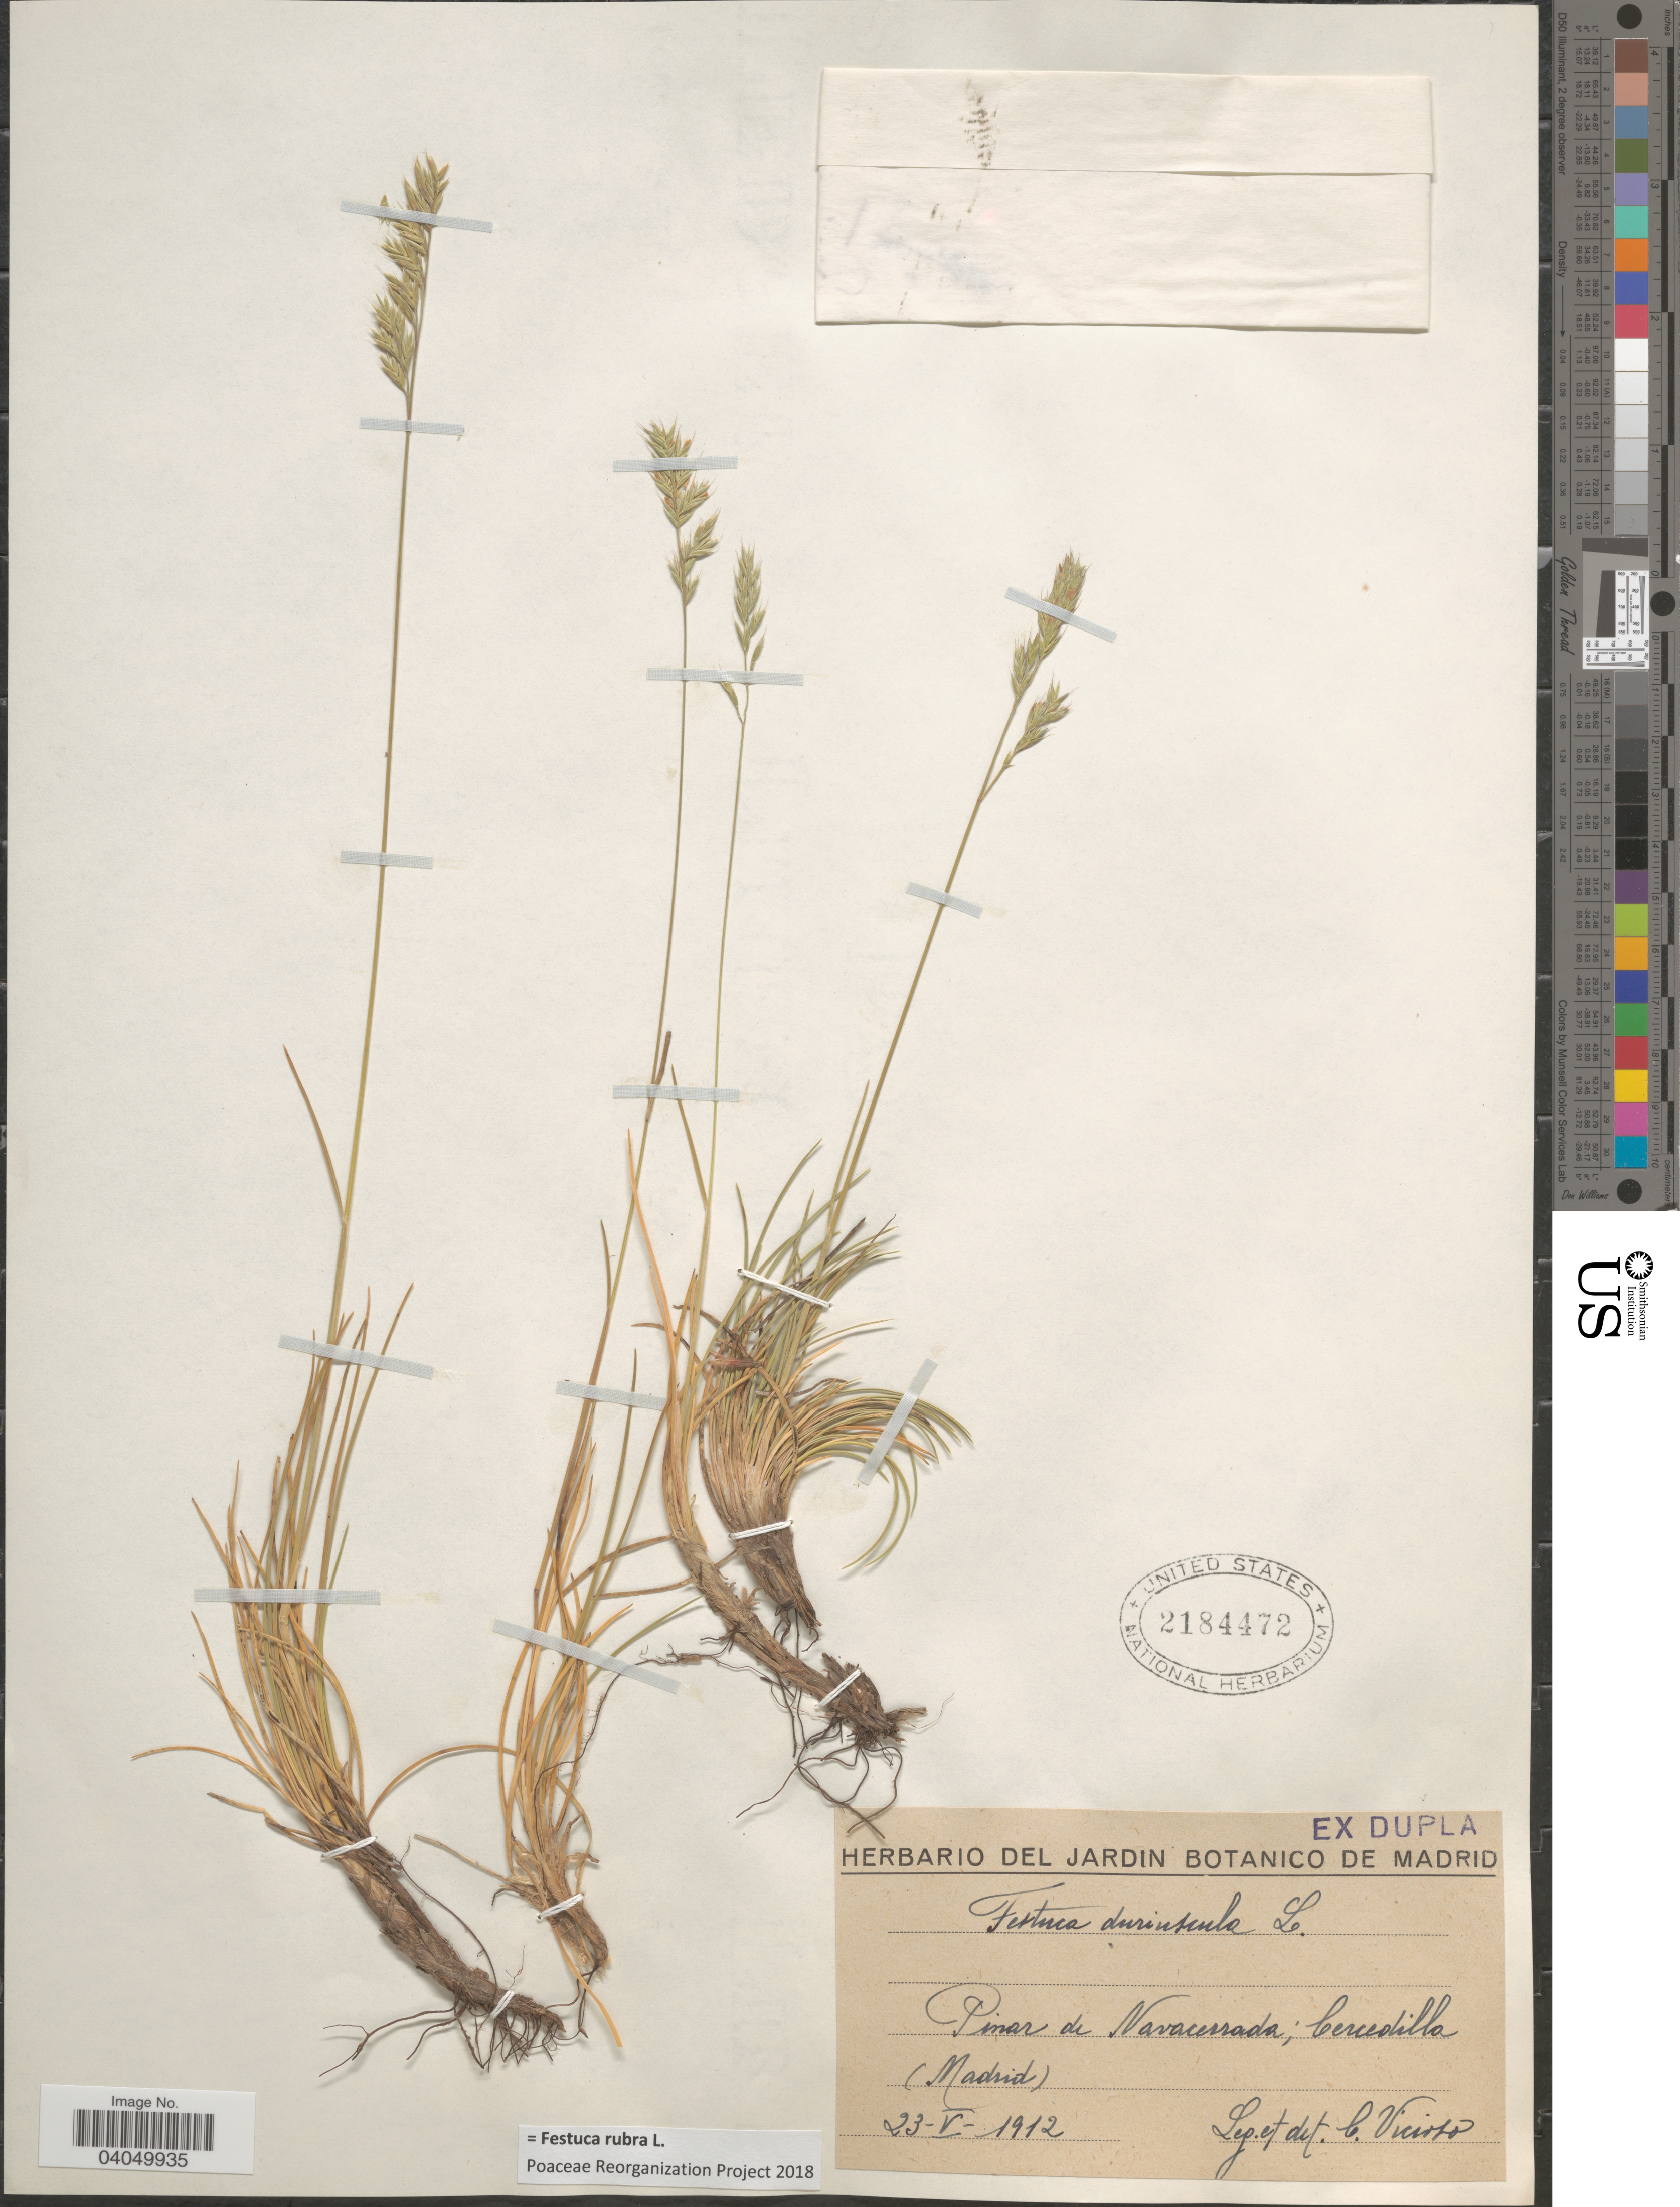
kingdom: Plantae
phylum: Tracheophyta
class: Liliopsida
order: Poales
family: Poaceae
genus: Festuca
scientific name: Festuca rubra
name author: L.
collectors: C. Vicioso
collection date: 1912-05-23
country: Spain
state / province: Madrid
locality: Pinar de Navacerrada; Cercedilla (Madrid).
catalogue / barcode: US 2184472